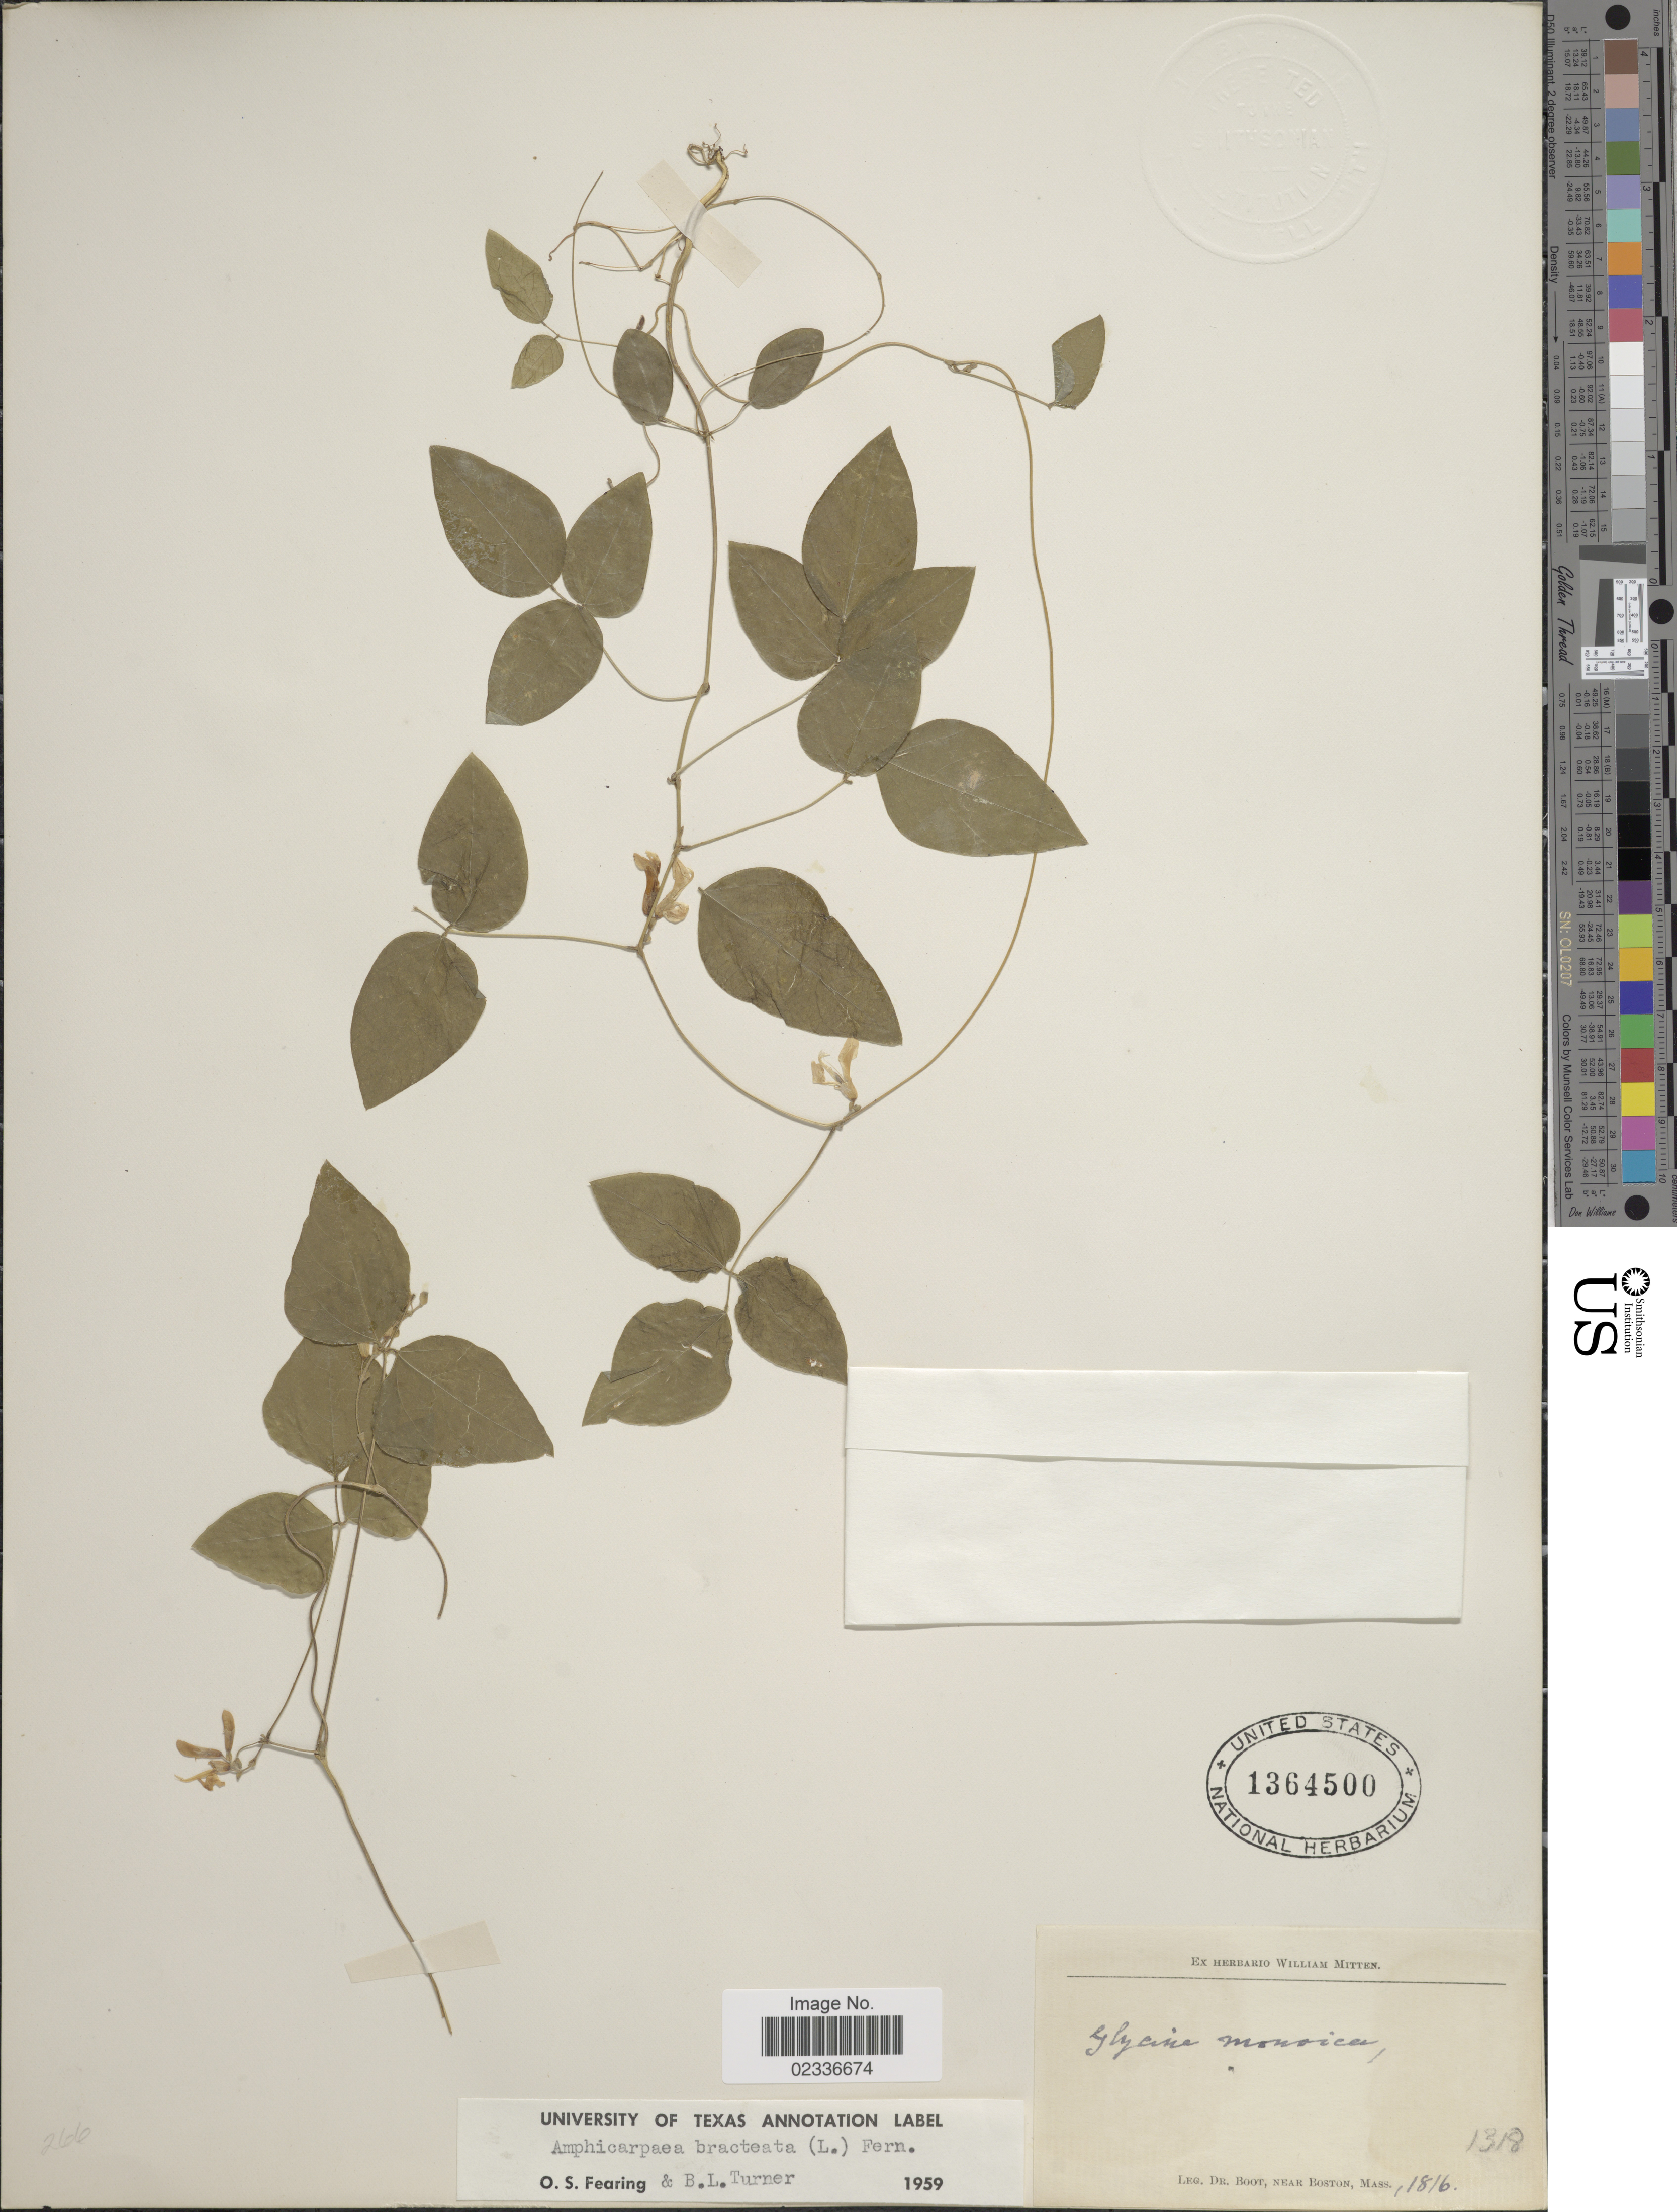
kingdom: Plantae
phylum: Tracheophyta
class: Magnoliopsida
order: Fabales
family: Fabaceae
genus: Amphicarpaea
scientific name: Amphicarpaea bracteata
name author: (L.) Fernald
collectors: Boot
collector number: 1318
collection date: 1816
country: United States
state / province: Massachusetts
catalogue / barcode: US 1364500